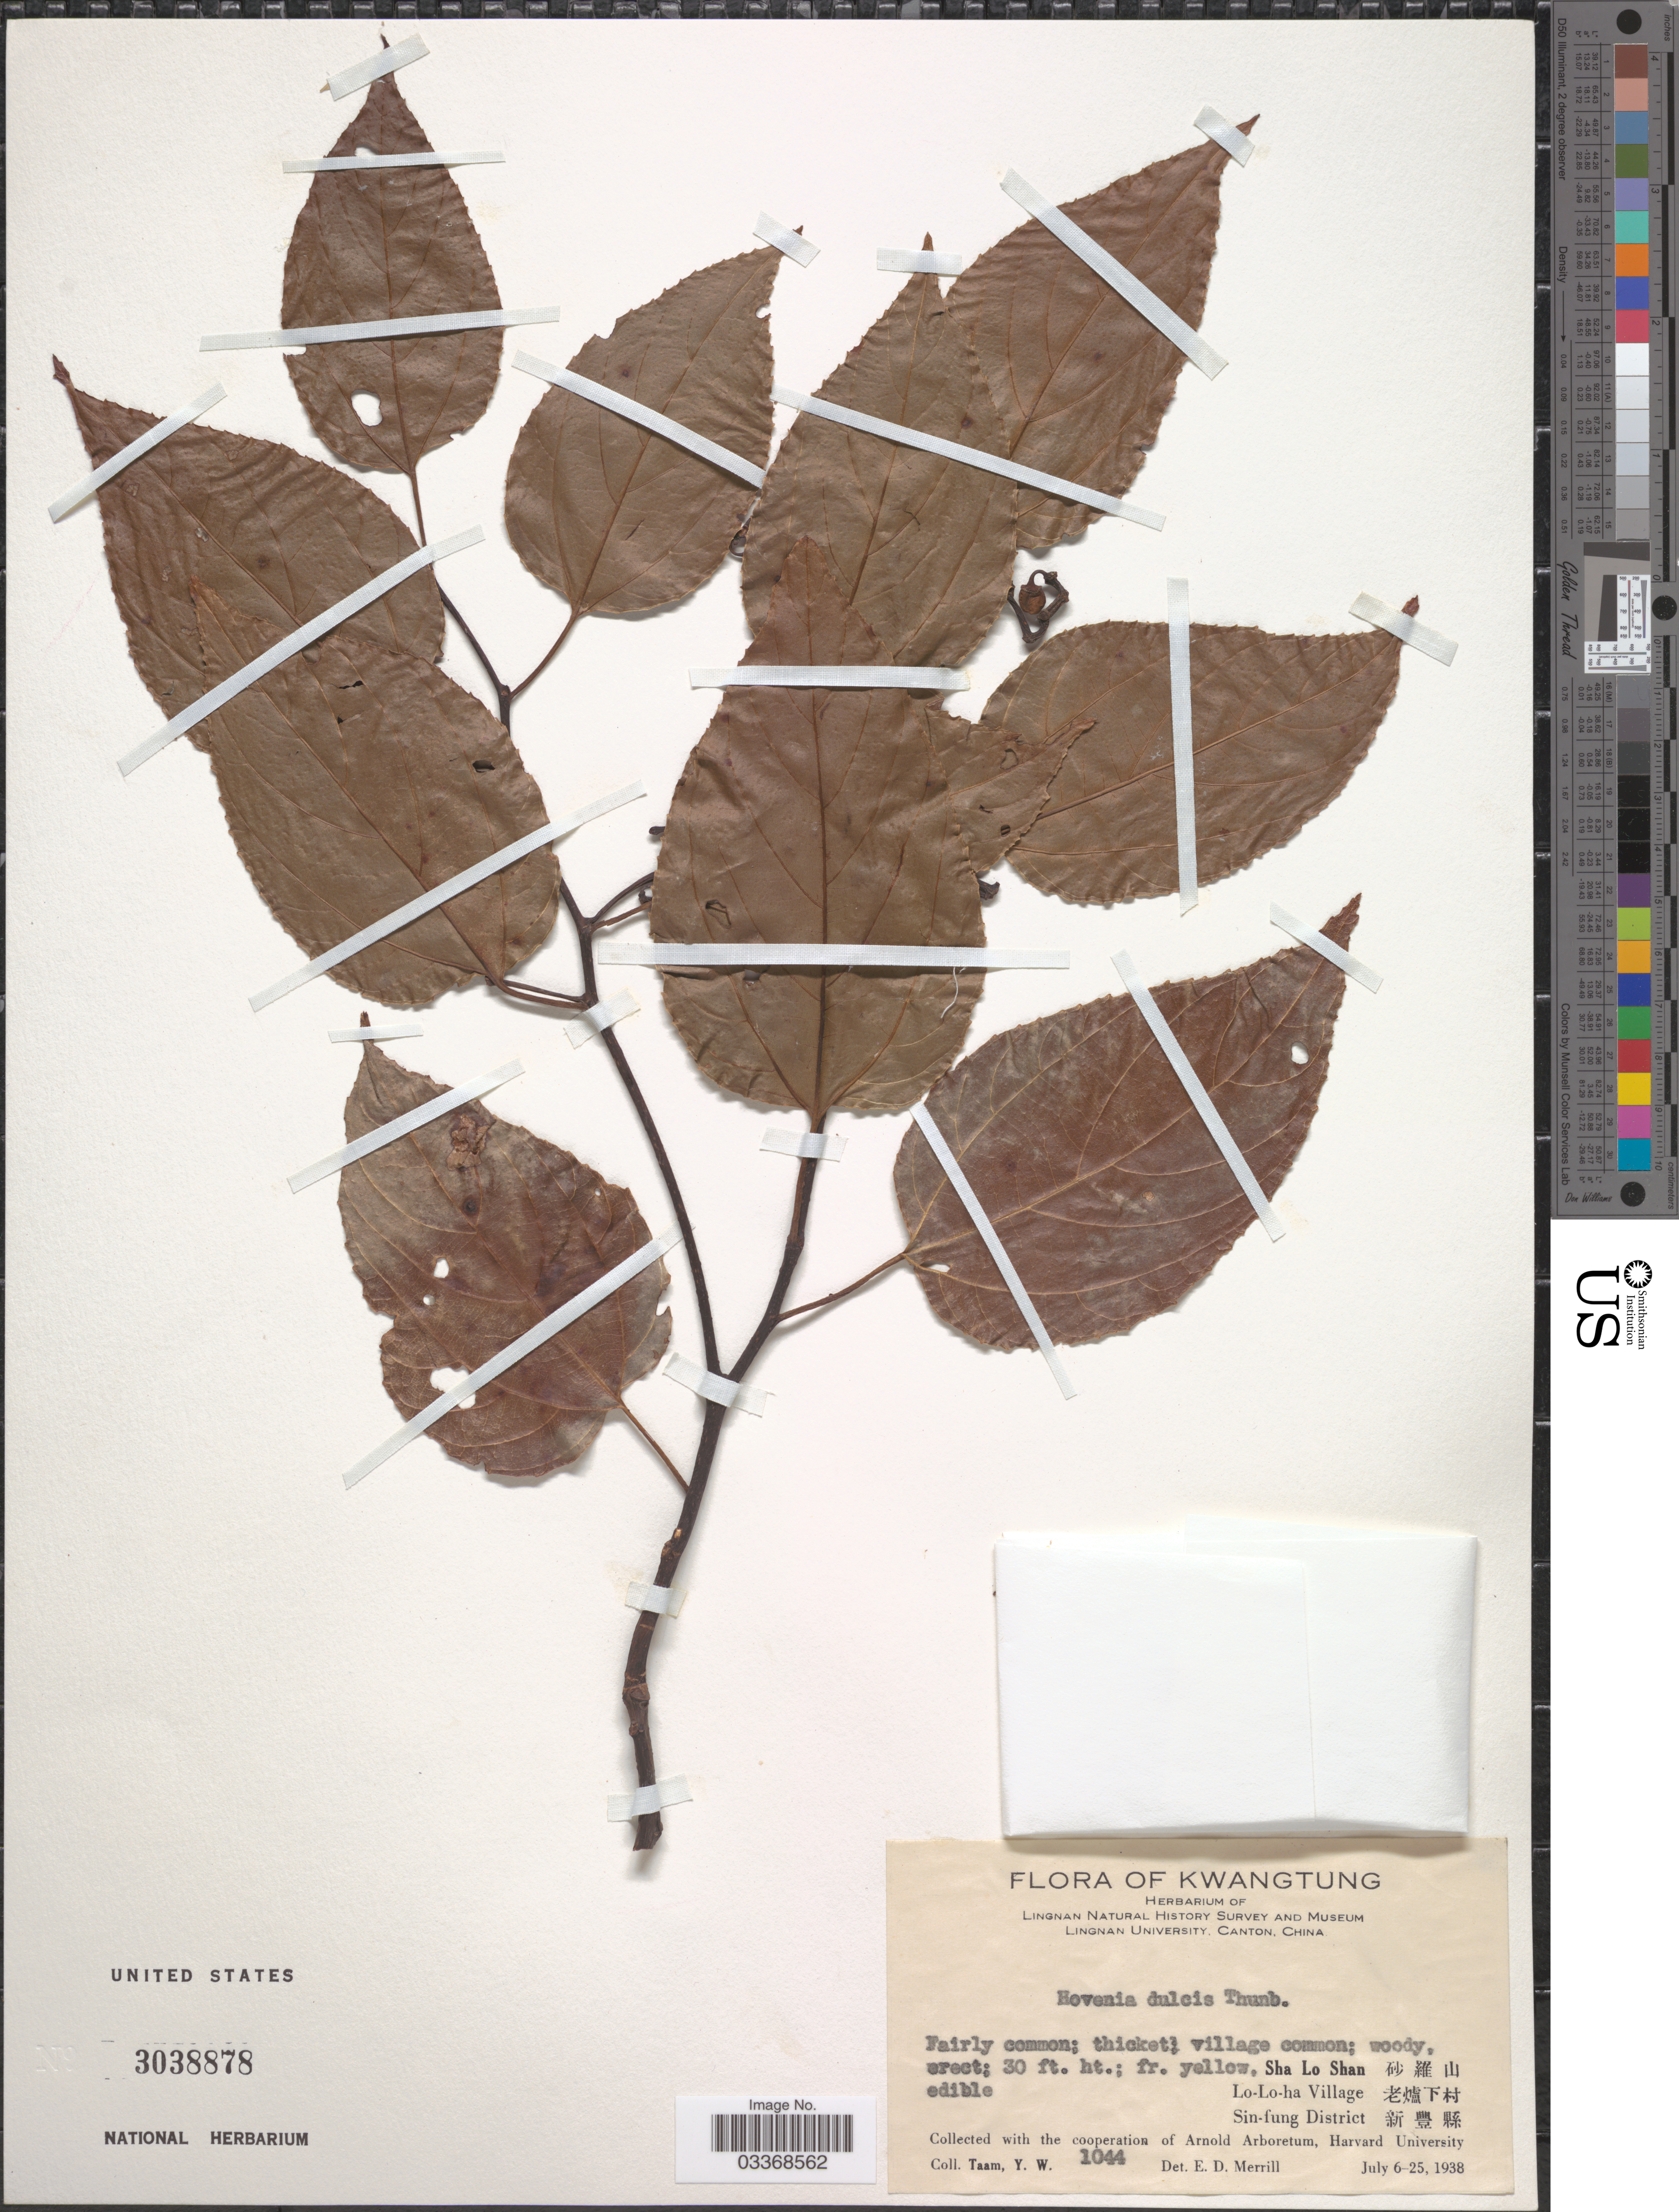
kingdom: Plantae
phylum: Tracheophyta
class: Magnoliopsida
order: Rosales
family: Rhamnaceae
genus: Hovenia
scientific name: Hovenia dulcis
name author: Thunb.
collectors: Y. W. Taam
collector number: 1044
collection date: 1938-07-06/1938-07-25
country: China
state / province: Guangdong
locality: Kwatung.Sha Lo Shan Lo-Lo-ha Village Sin-fung District .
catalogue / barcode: US 3038878